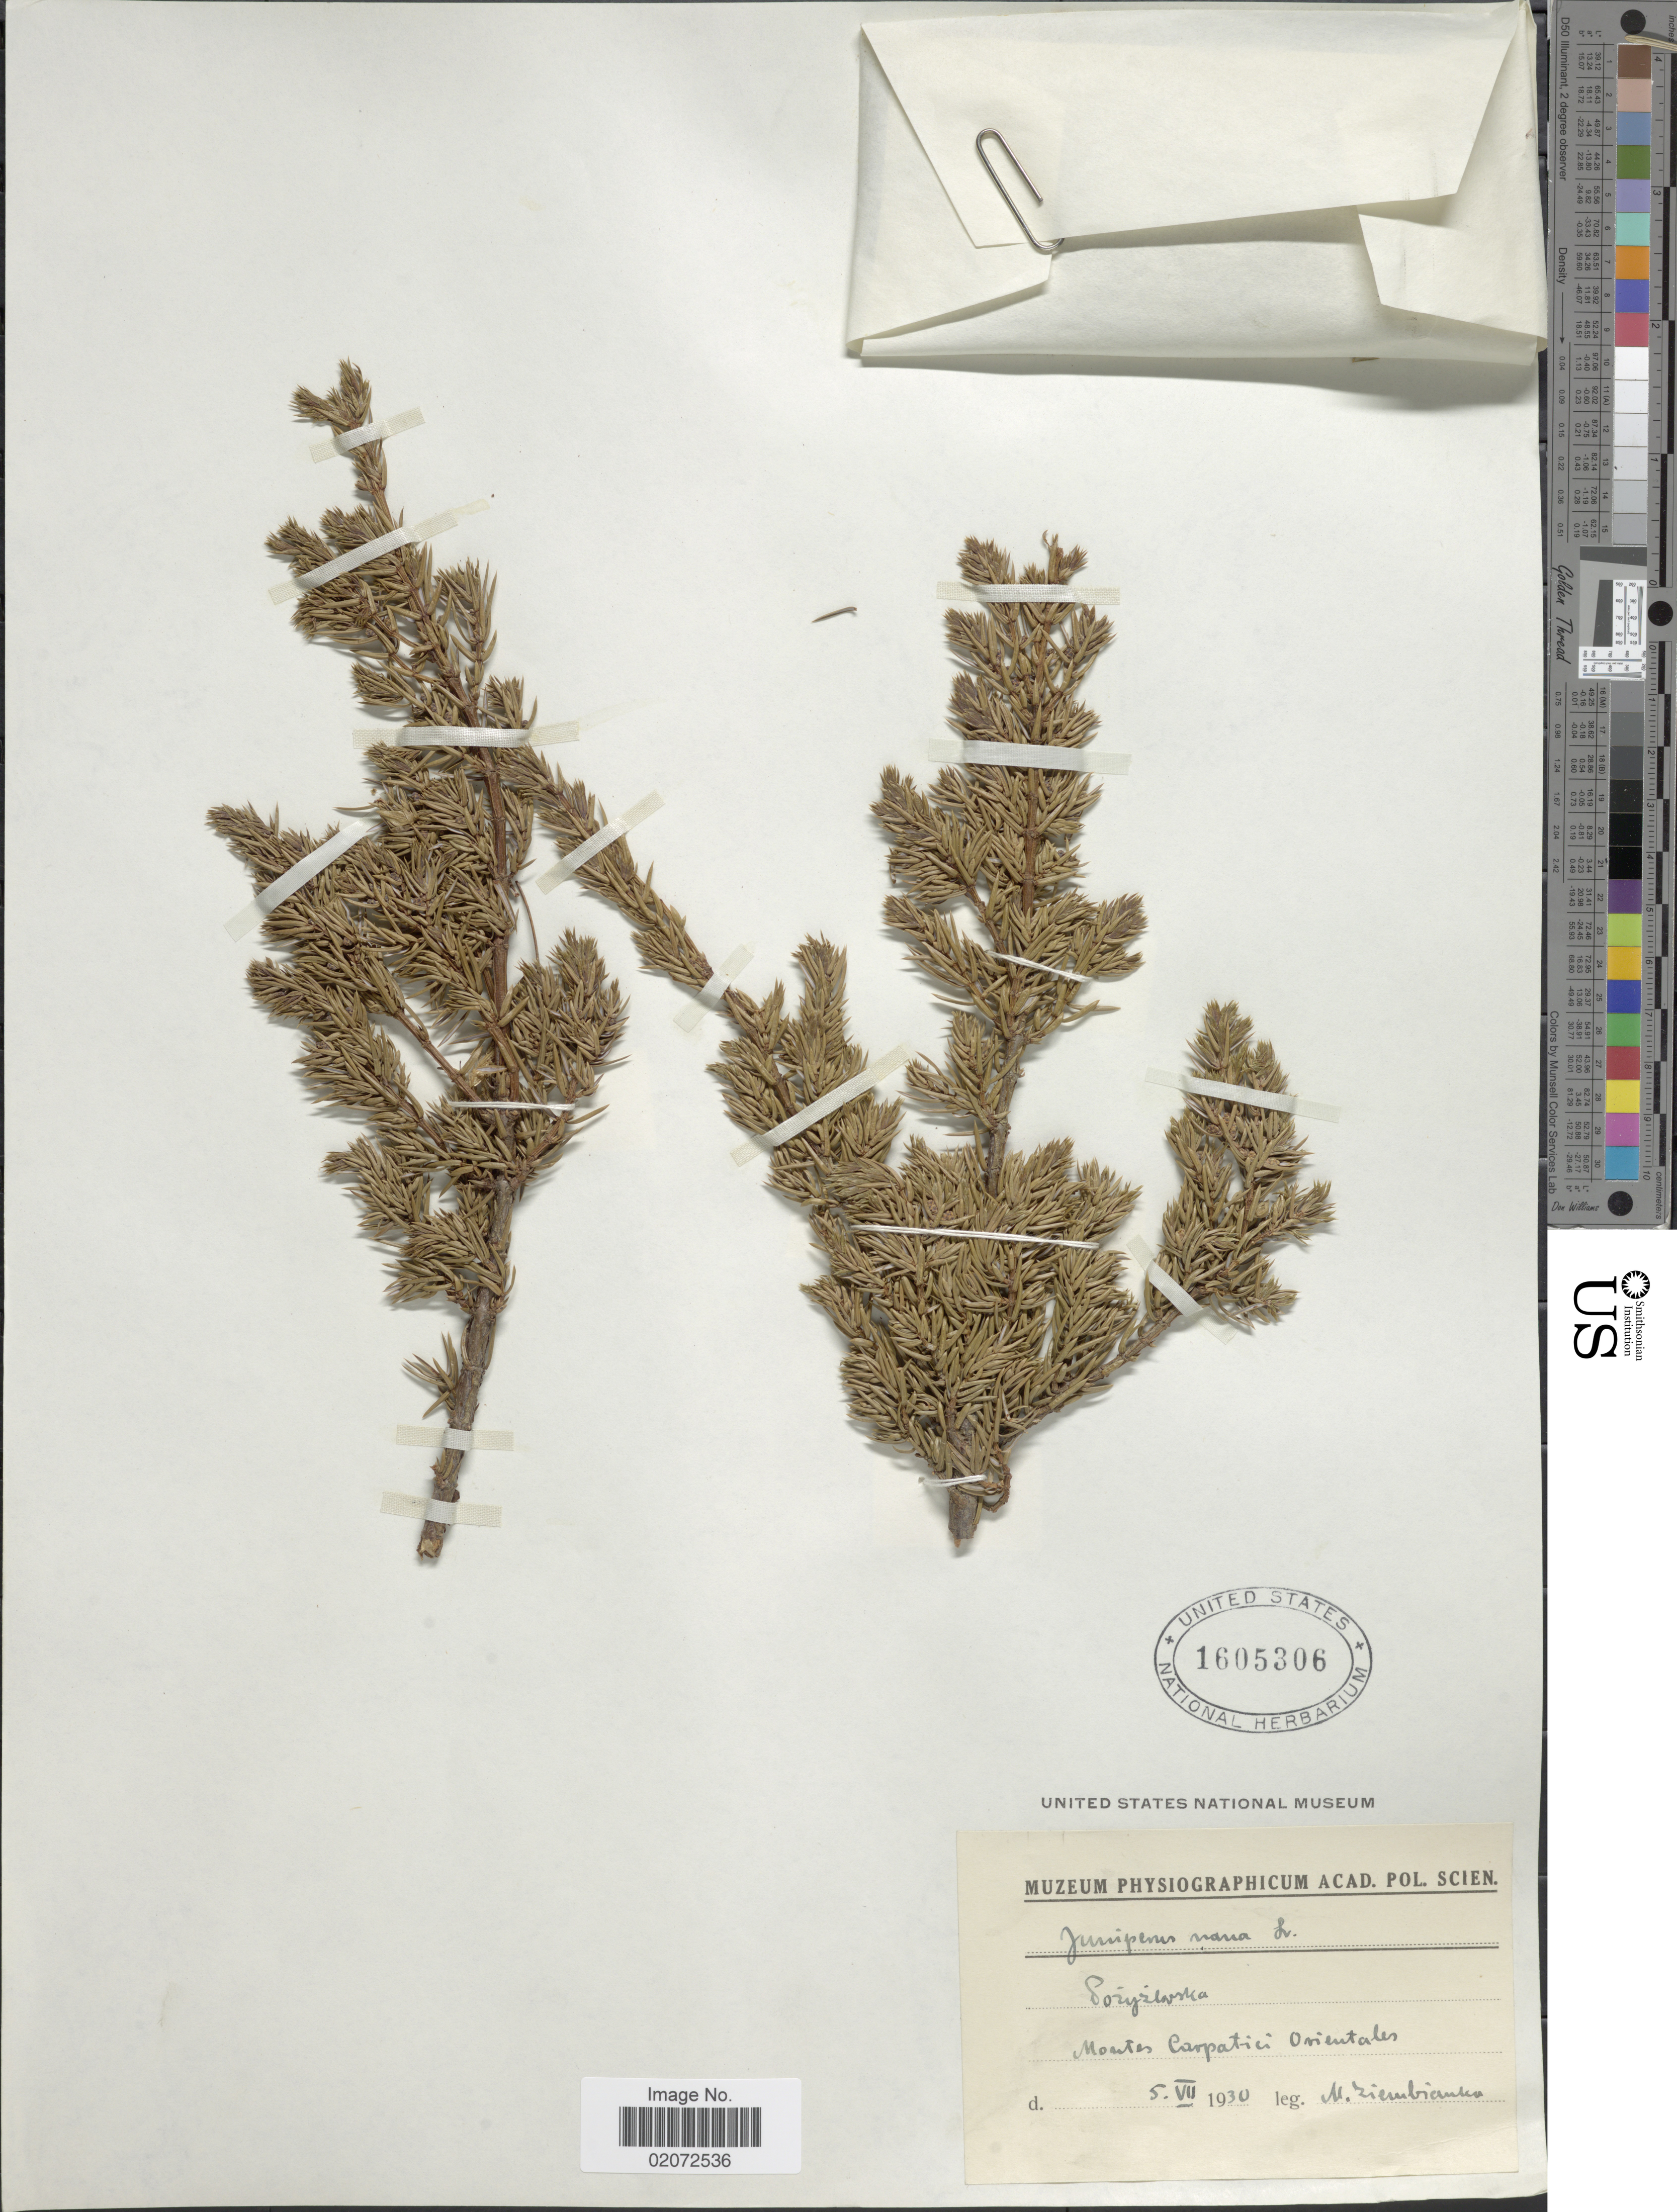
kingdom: Plantae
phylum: Tracheophyta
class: Pinopsida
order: Pinales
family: Cupressaceae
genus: Juniperus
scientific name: Juniperus communis subsp. nana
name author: (Willd.) Syme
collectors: M. Ziembianka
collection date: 1930-07-05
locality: Sozyzlovska [interpreted] Montes Carpatici Orientales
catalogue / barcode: US 1605306